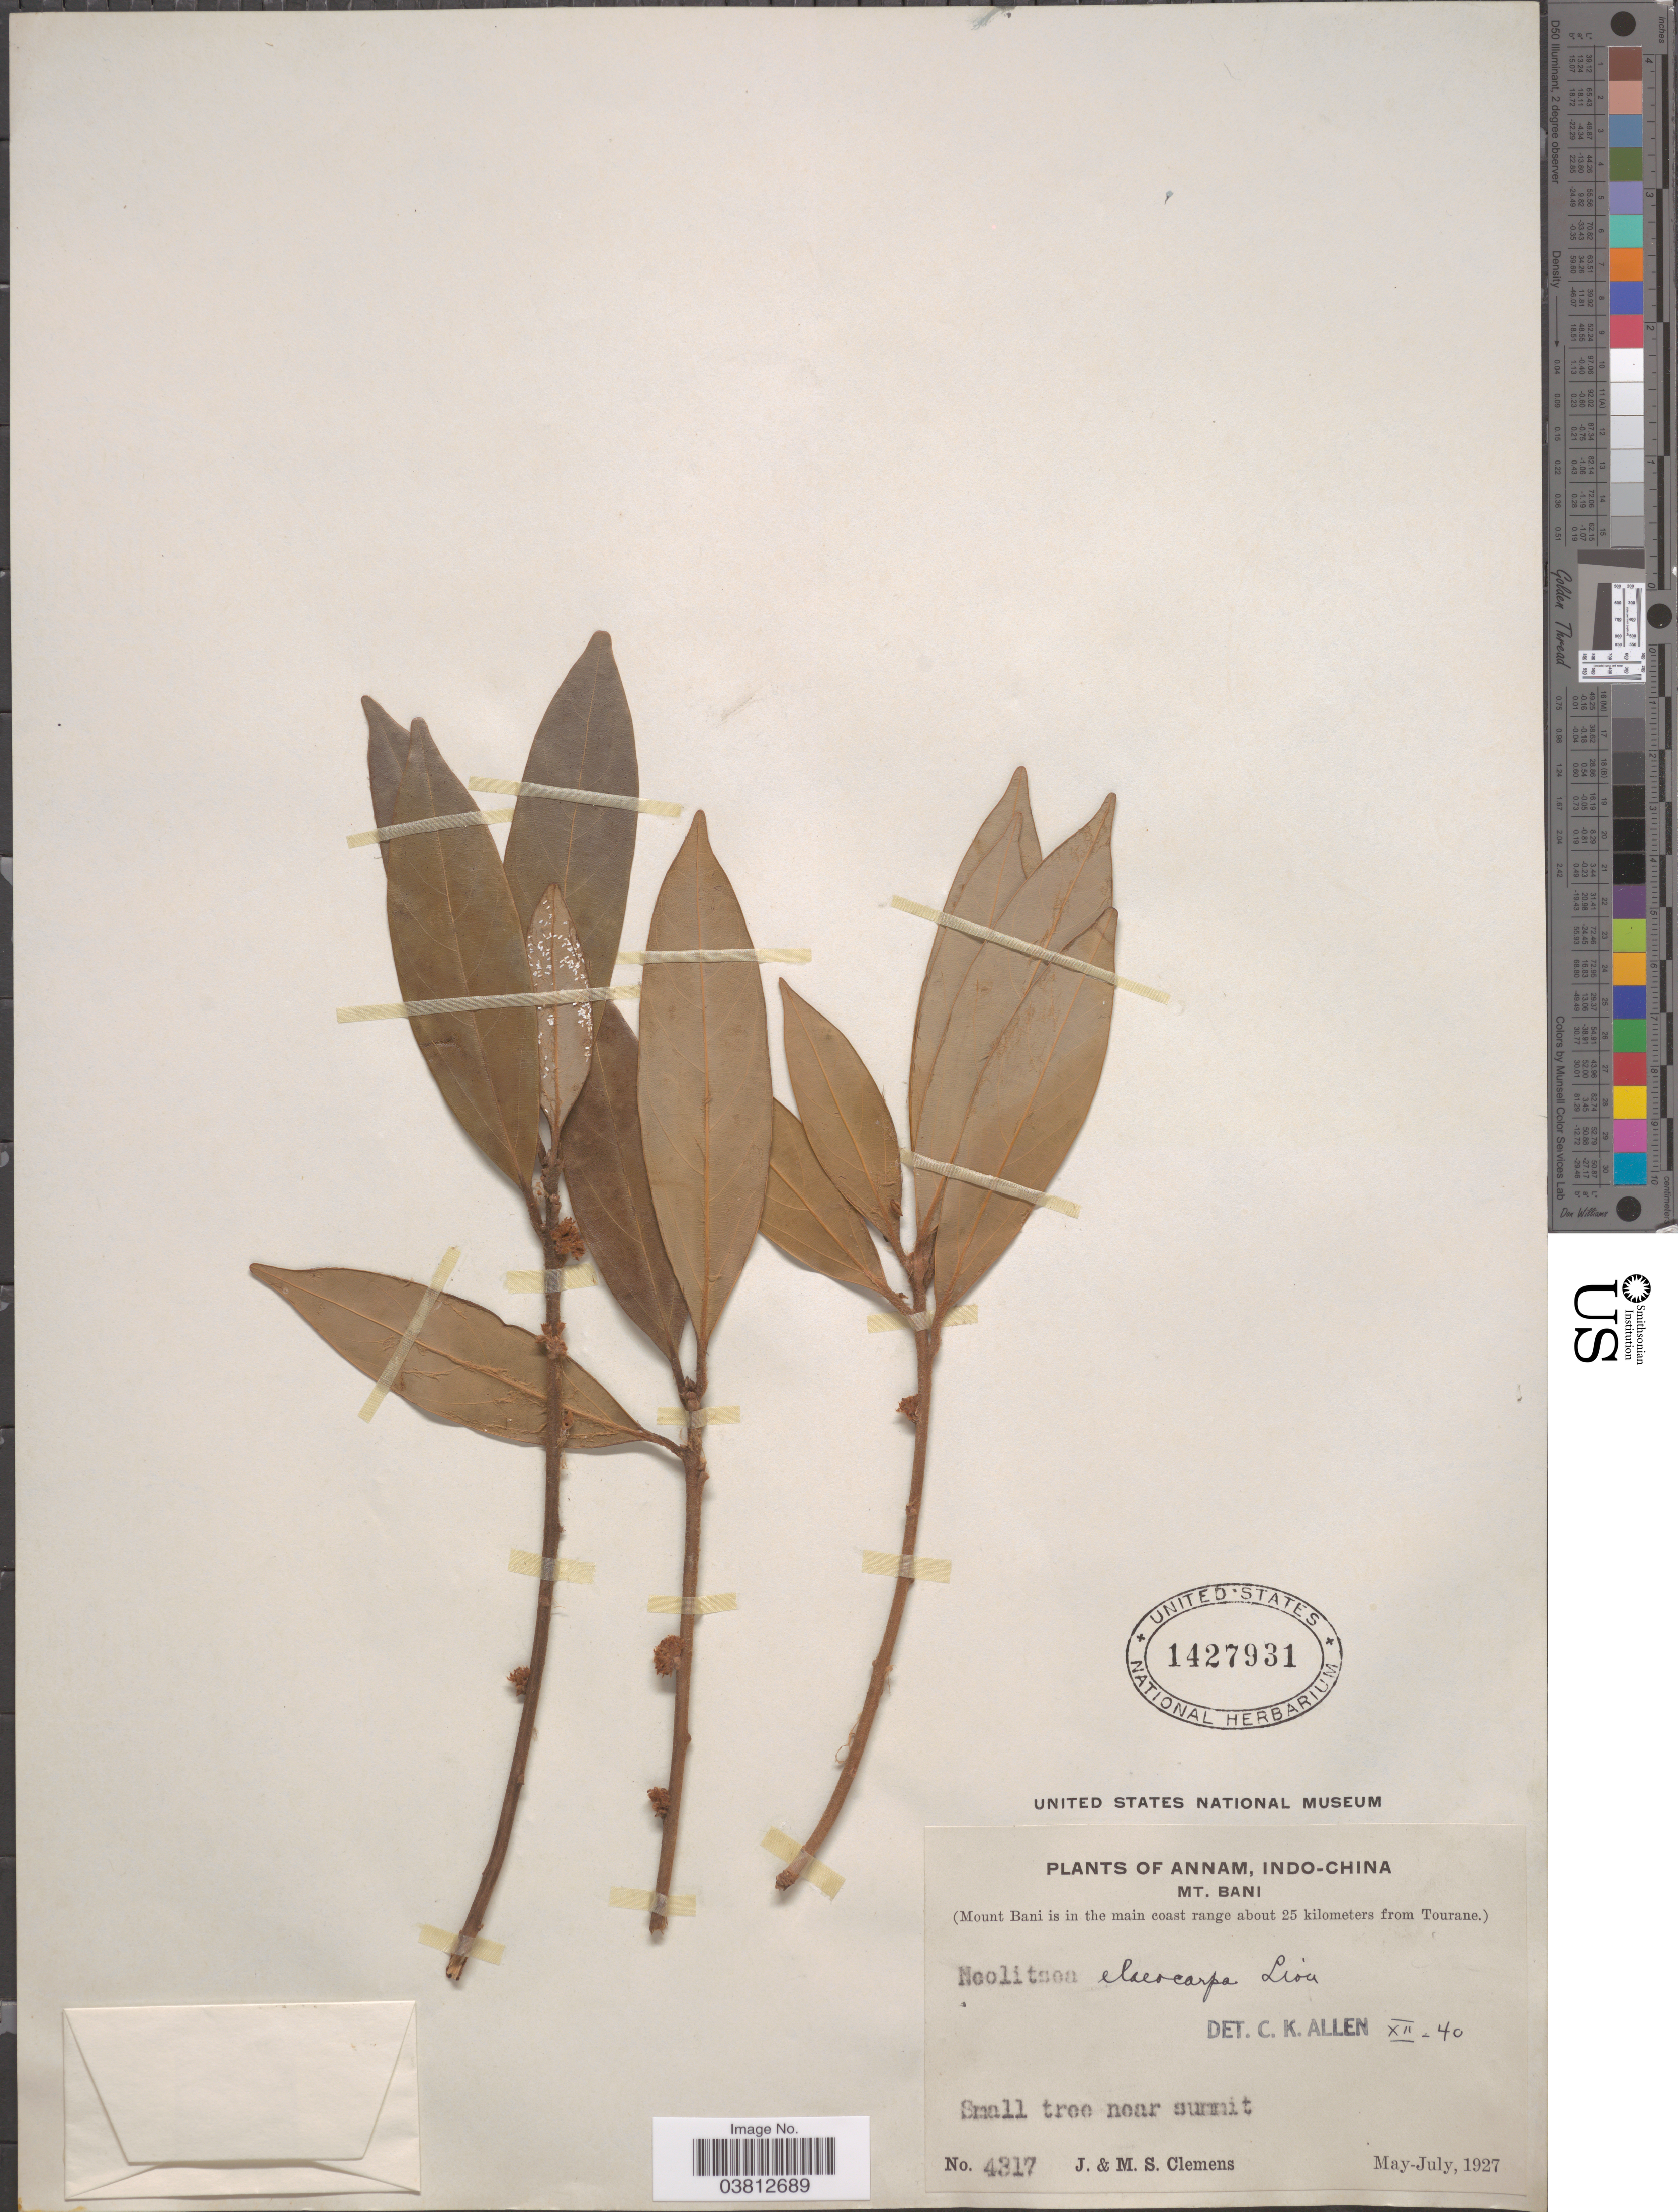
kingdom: Plantae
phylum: Tracheophyta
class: Magnoliopsida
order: Laurales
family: Lauraceae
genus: Neolitsea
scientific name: Neolitsea elaeocarpa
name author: H. Liu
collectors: J. Clemens & M. S. Clemens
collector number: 4317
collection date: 1927-05/1927-07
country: Vietnam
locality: Annam, Indo-China. Mt. Bani. (Mount Bani is in the main coast range about 25 kilometers from Tourane). Near summit.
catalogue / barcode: US 1427931